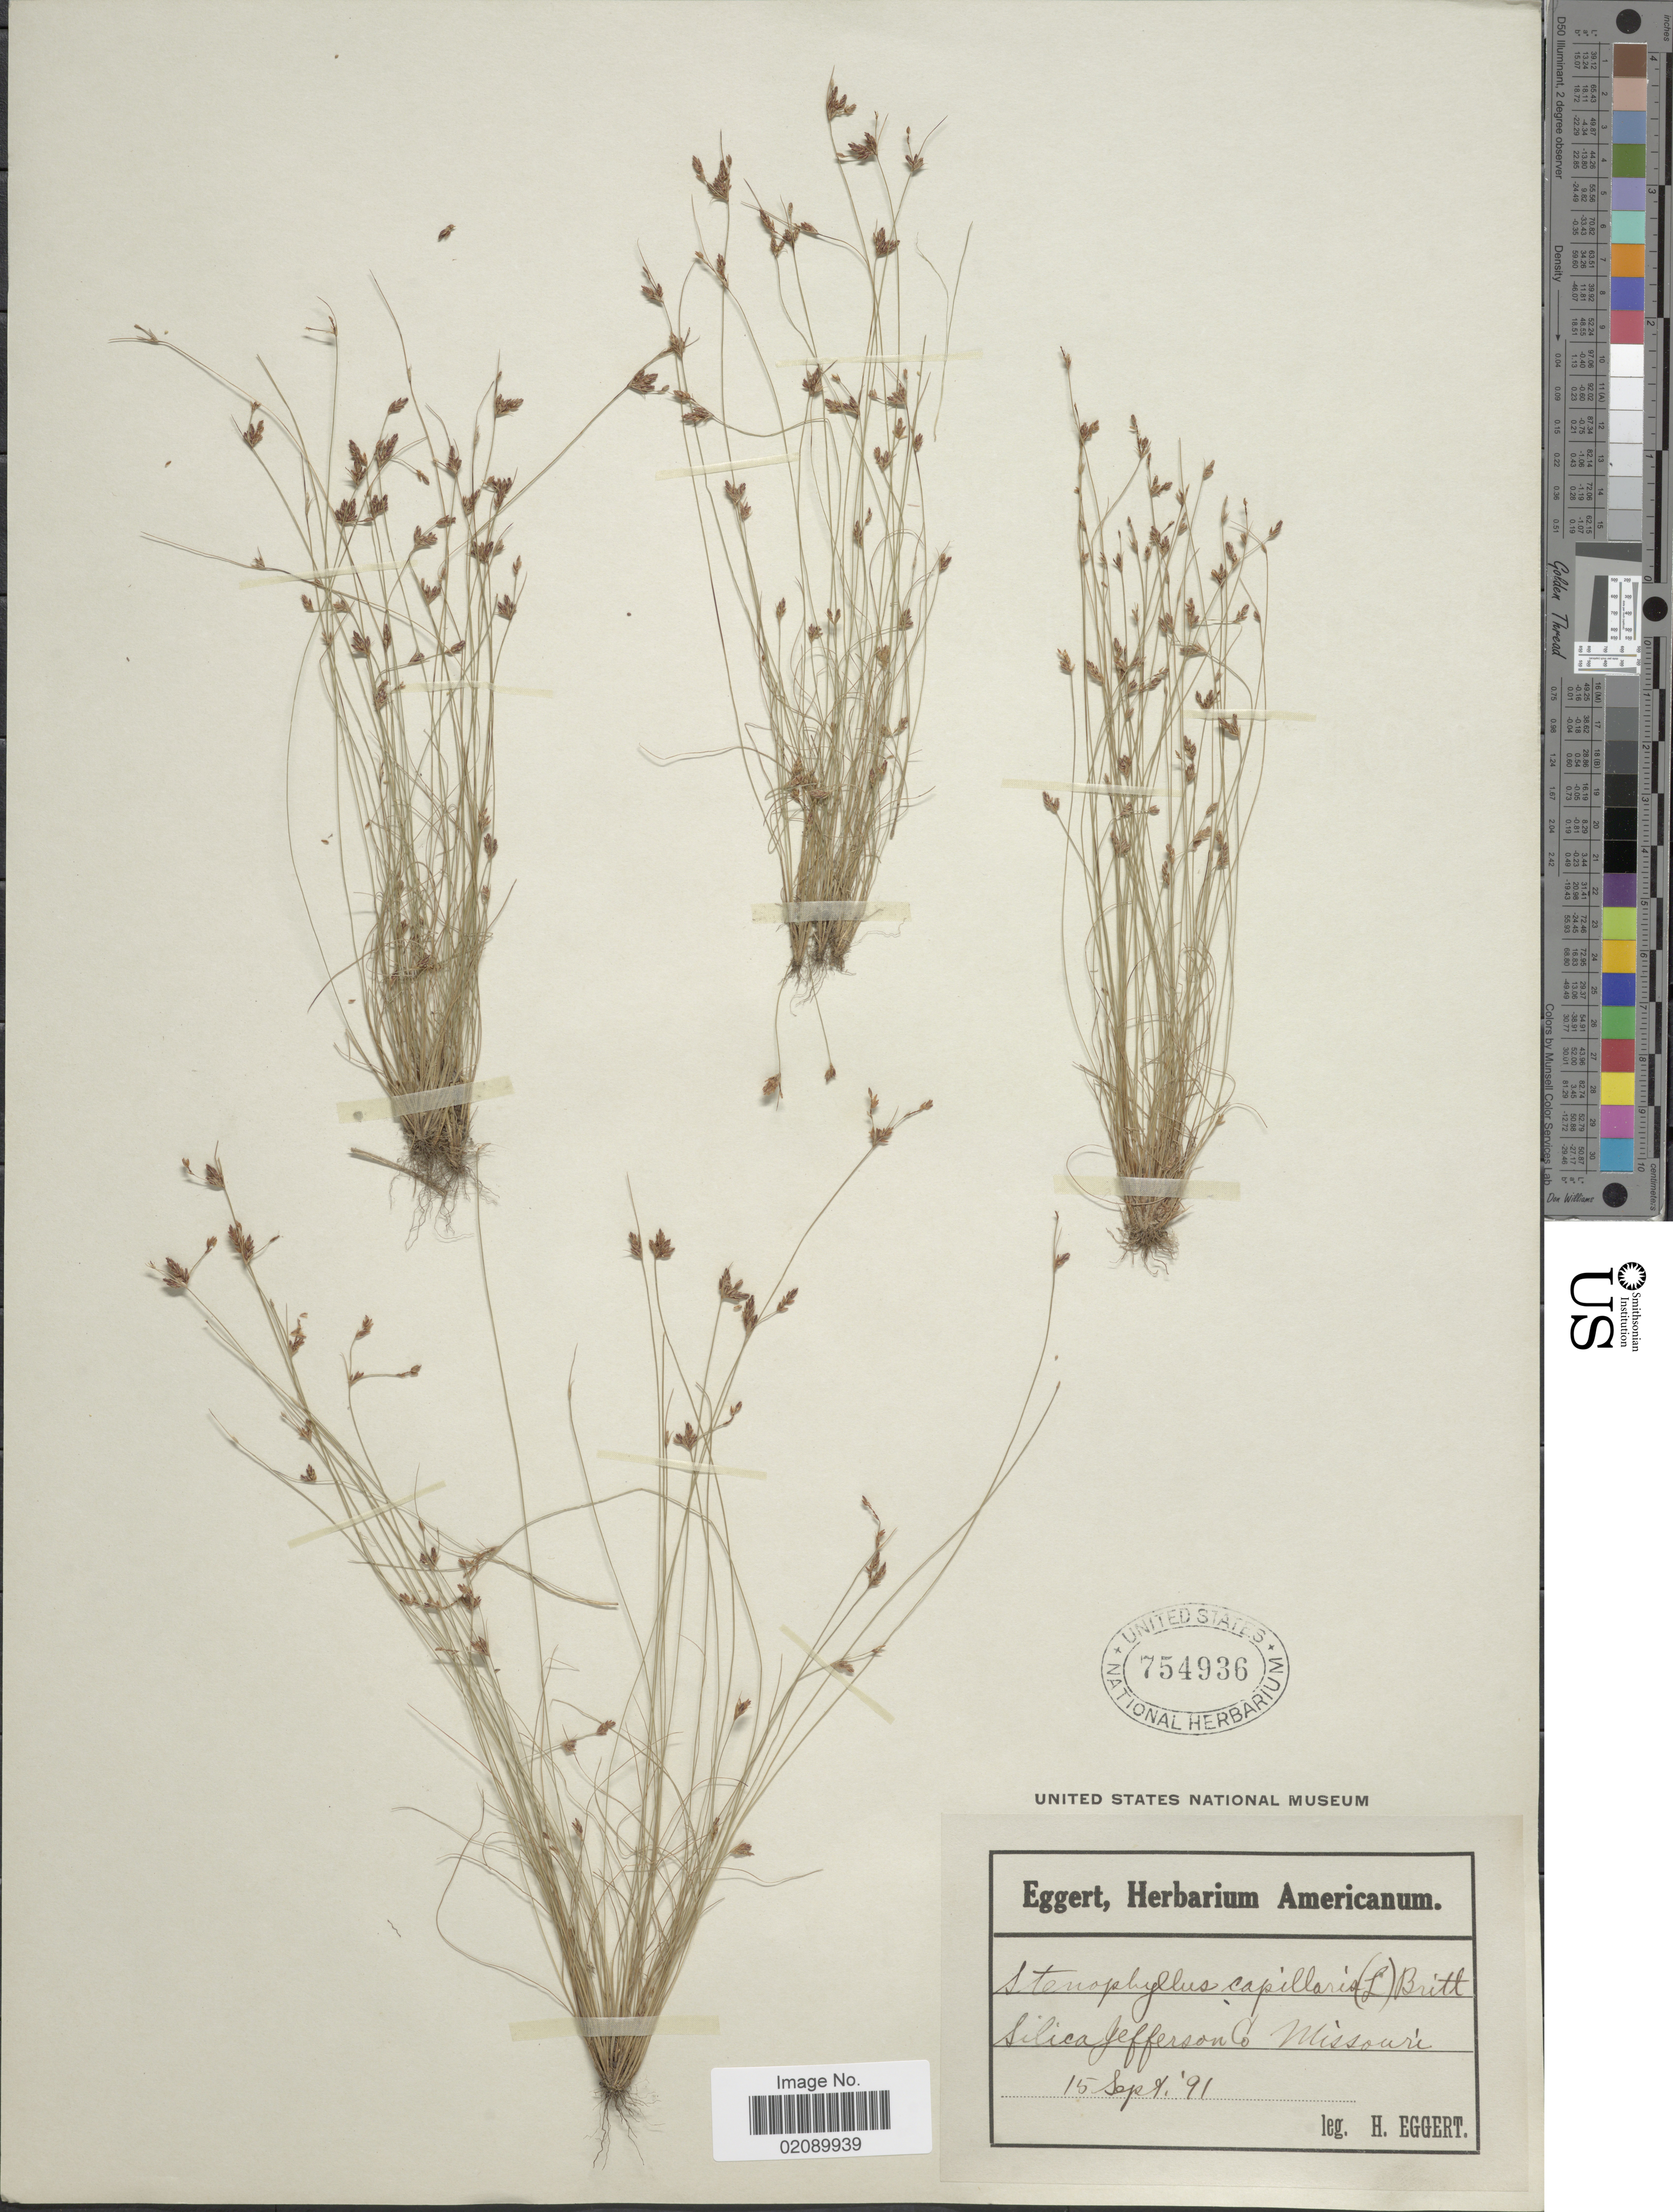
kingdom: Plantae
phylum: Tracheophyta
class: Liliopsida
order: Poales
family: Cyperaceae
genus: Bulbostylis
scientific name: Bulbostylis capillaris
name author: (L.) Kunth ex C.B. Clarke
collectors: H. Eggert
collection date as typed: Transcribed d/m/y: 15/9/91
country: United States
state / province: Missouri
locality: Silica Jefferson Co.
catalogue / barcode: US 754936